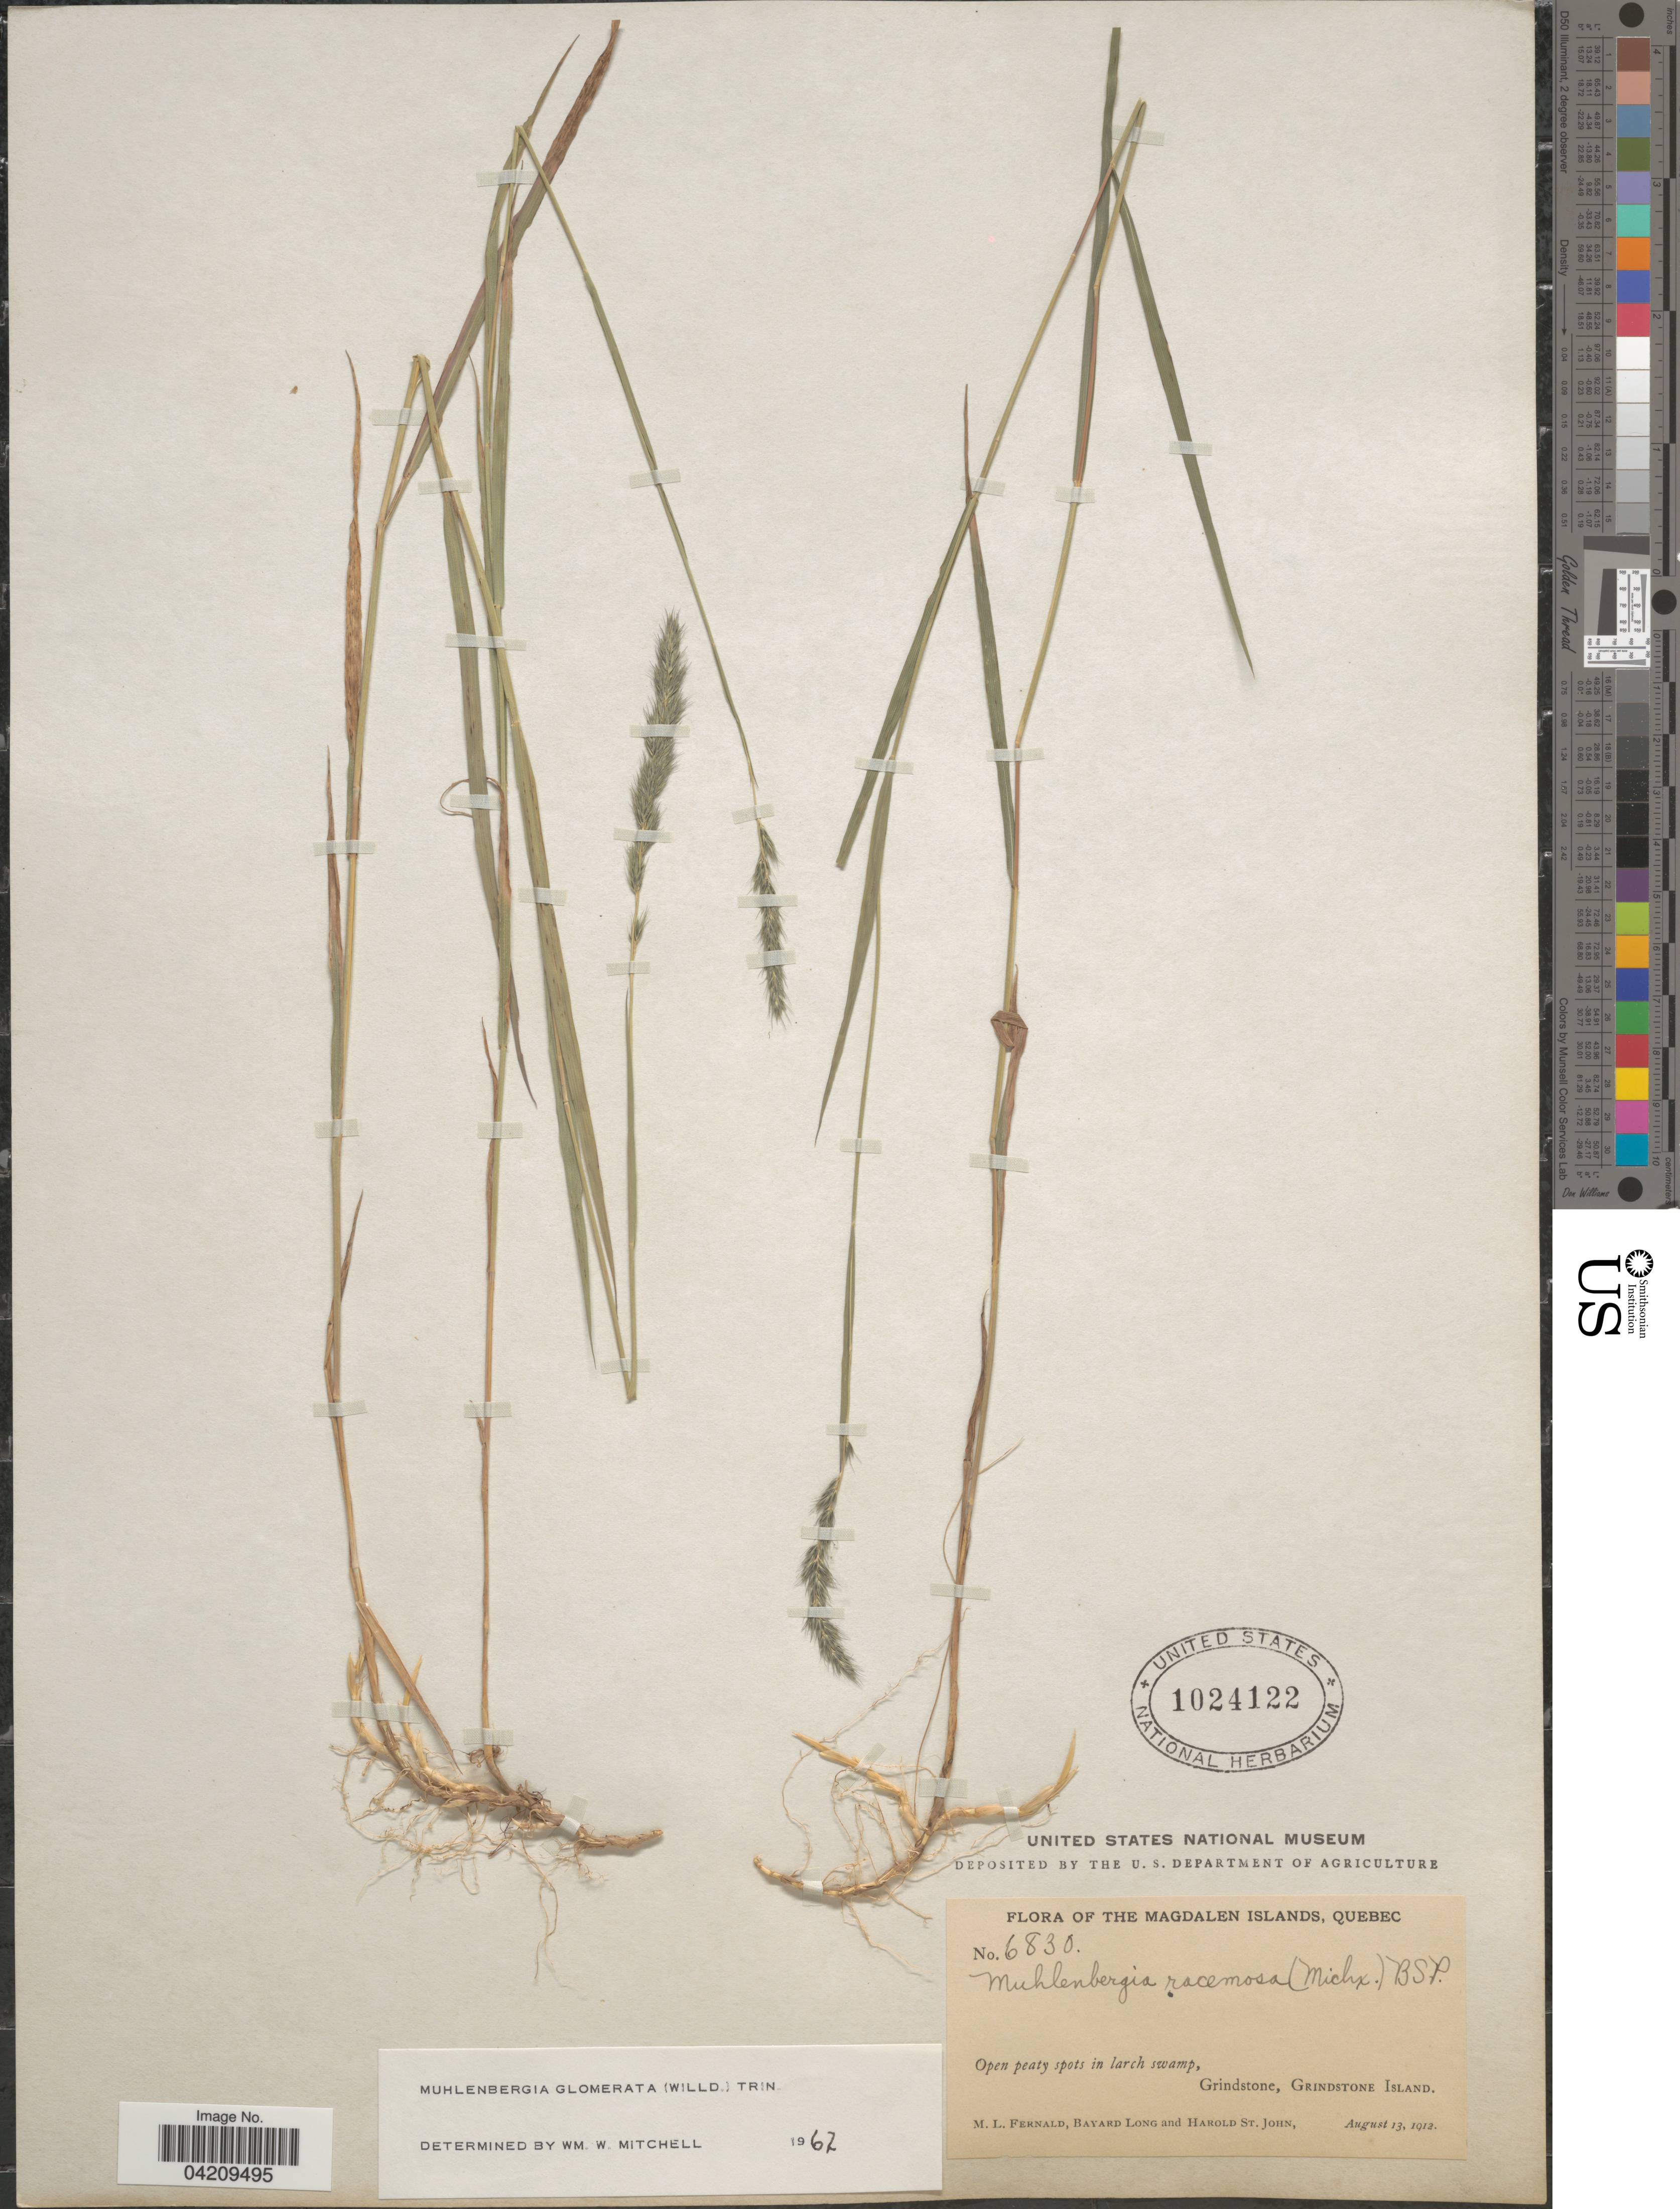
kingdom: Plantae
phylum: Tracheophyta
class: Liliopsida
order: Poales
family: Poaceae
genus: Muhlenbergia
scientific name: Muhlenbergia glomerata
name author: (Willd.) Trin.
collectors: M. L. Fernald, B. Long & H. St. John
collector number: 6830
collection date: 1912-08-13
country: Canada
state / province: Quebec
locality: The Magdalen Islands. Grindstone, Grindstone Island.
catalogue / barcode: US 1024122